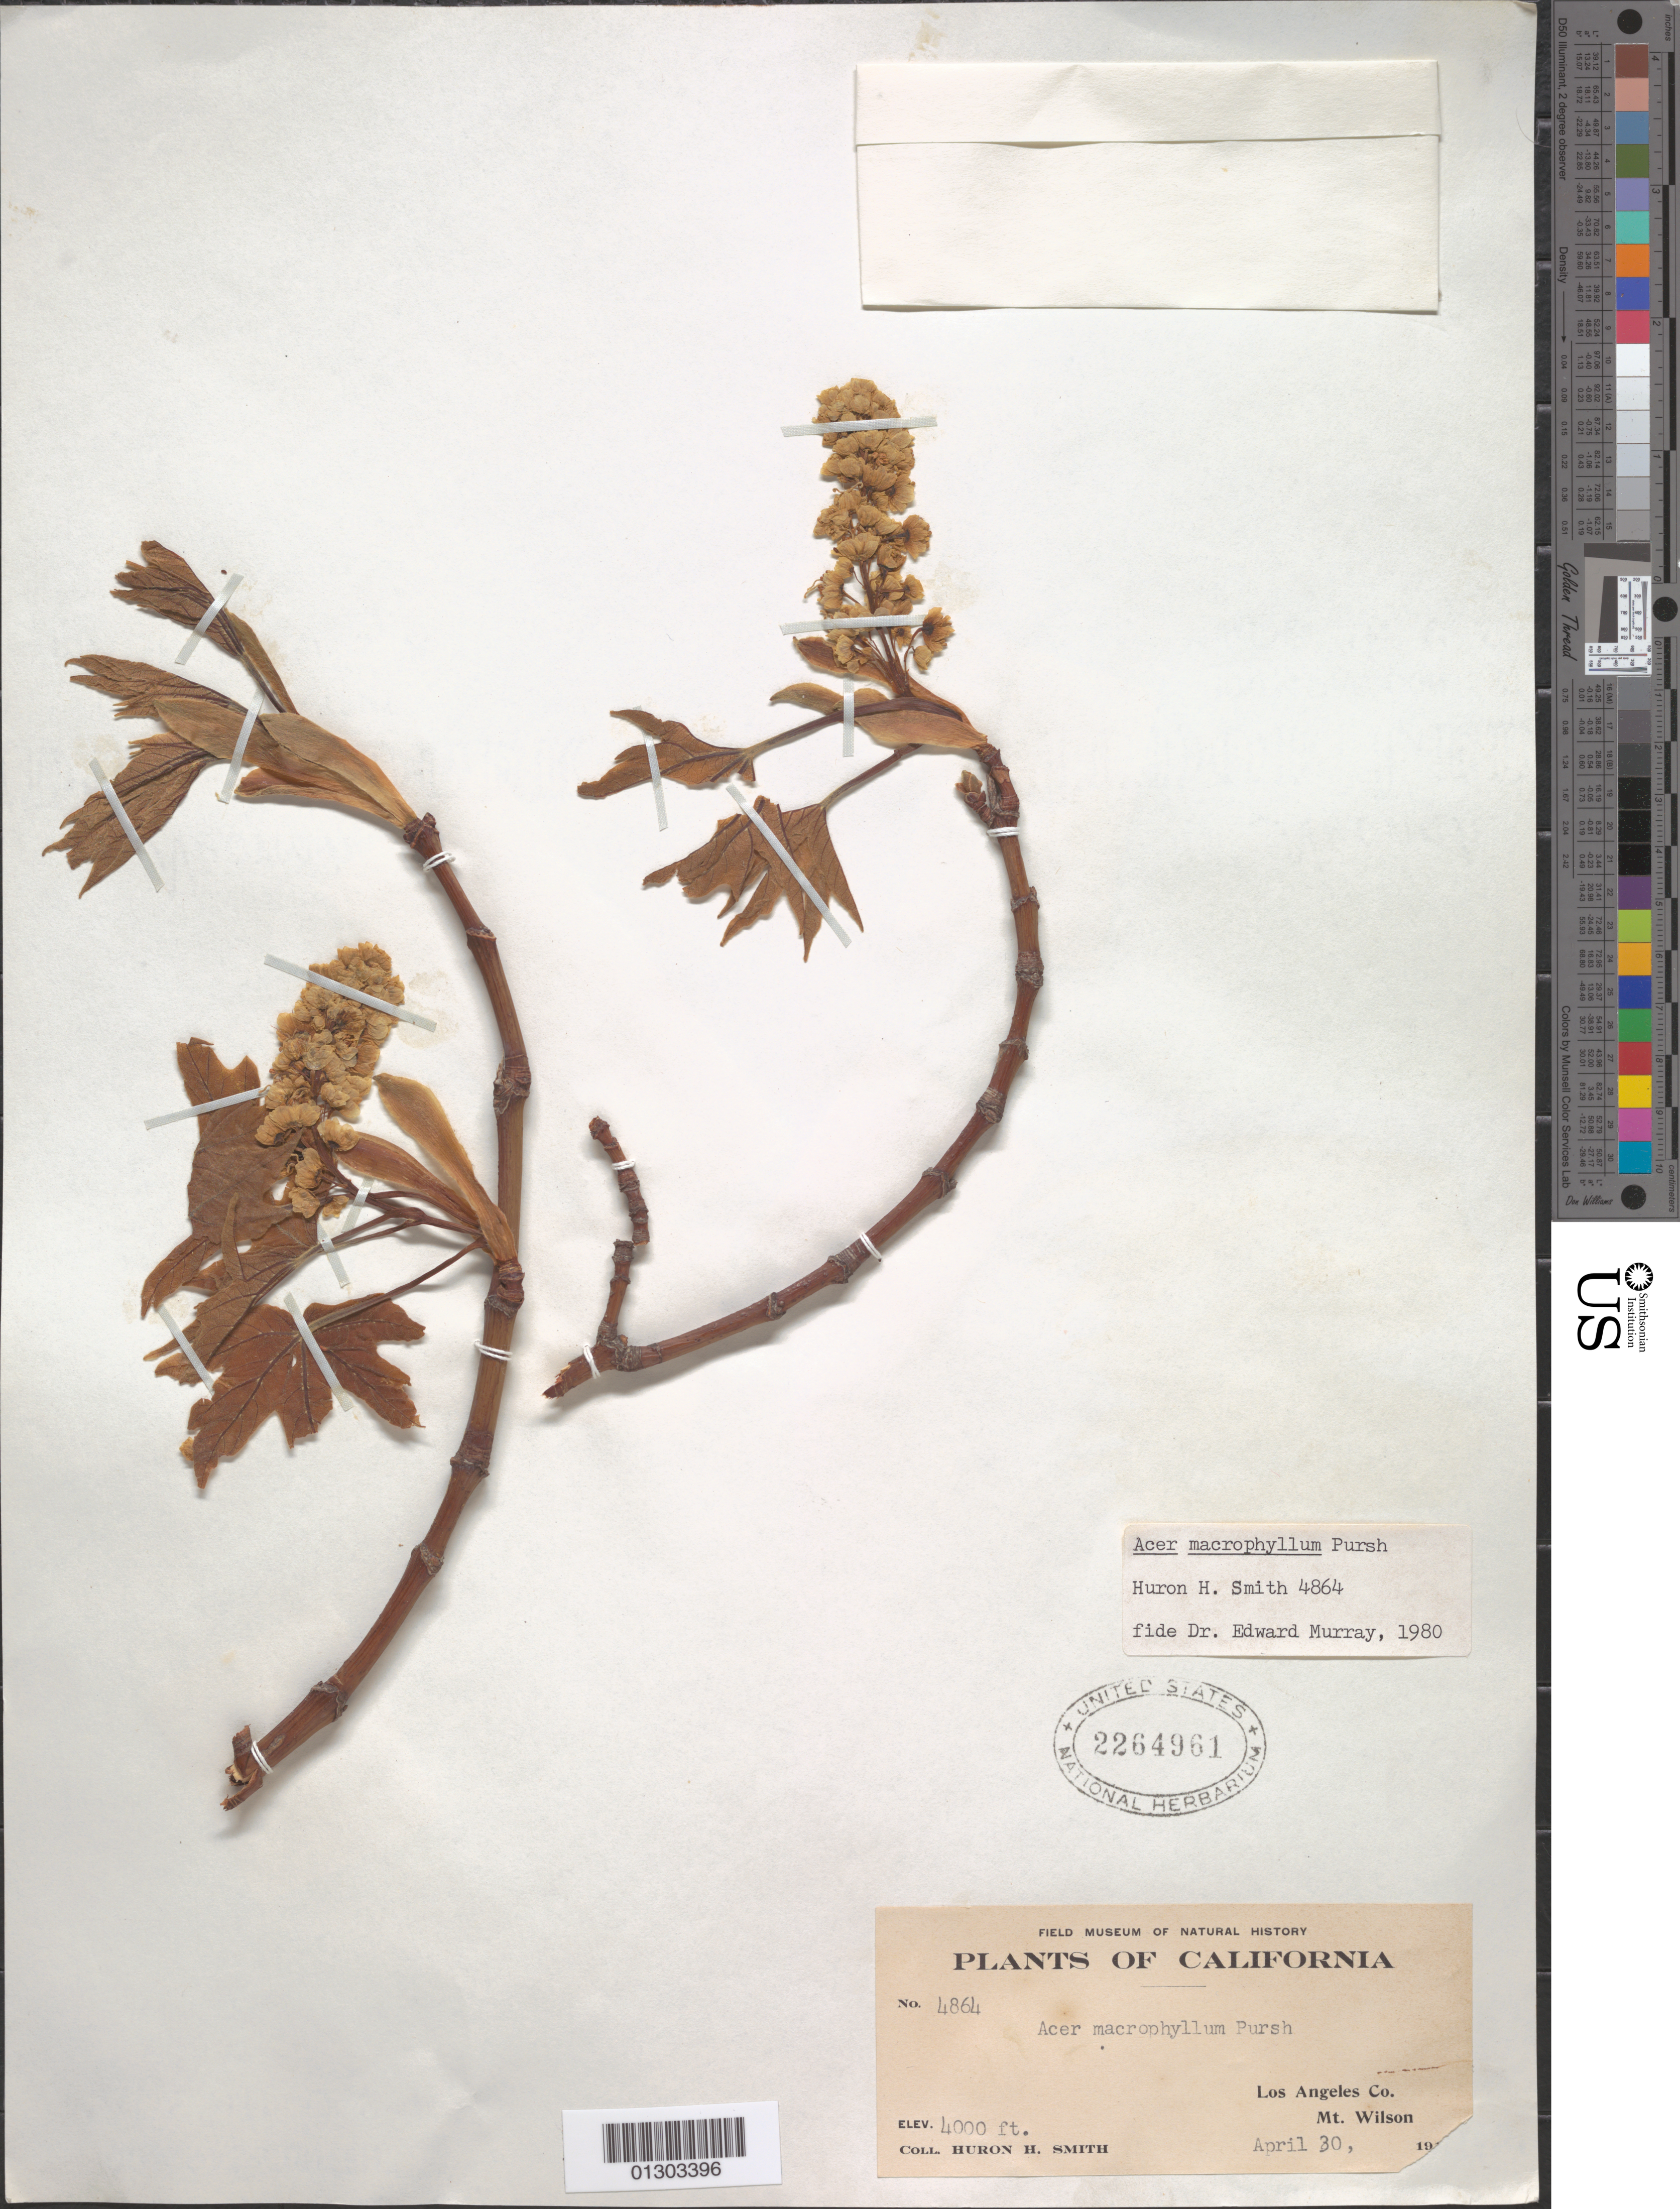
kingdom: Plantae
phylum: Tracheophyta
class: Magnoliopsida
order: Sapindales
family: Sapindaceae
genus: Acer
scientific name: Acer macrophyllum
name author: Pursh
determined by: Murray, Edward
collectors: Huron H. Smith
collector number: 4864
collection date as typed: April 30, 19--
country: United States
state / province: California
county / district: Los Angeles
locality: Los Angeles County, Mt. Wilson.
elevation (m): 1219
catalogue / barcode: US 2264961